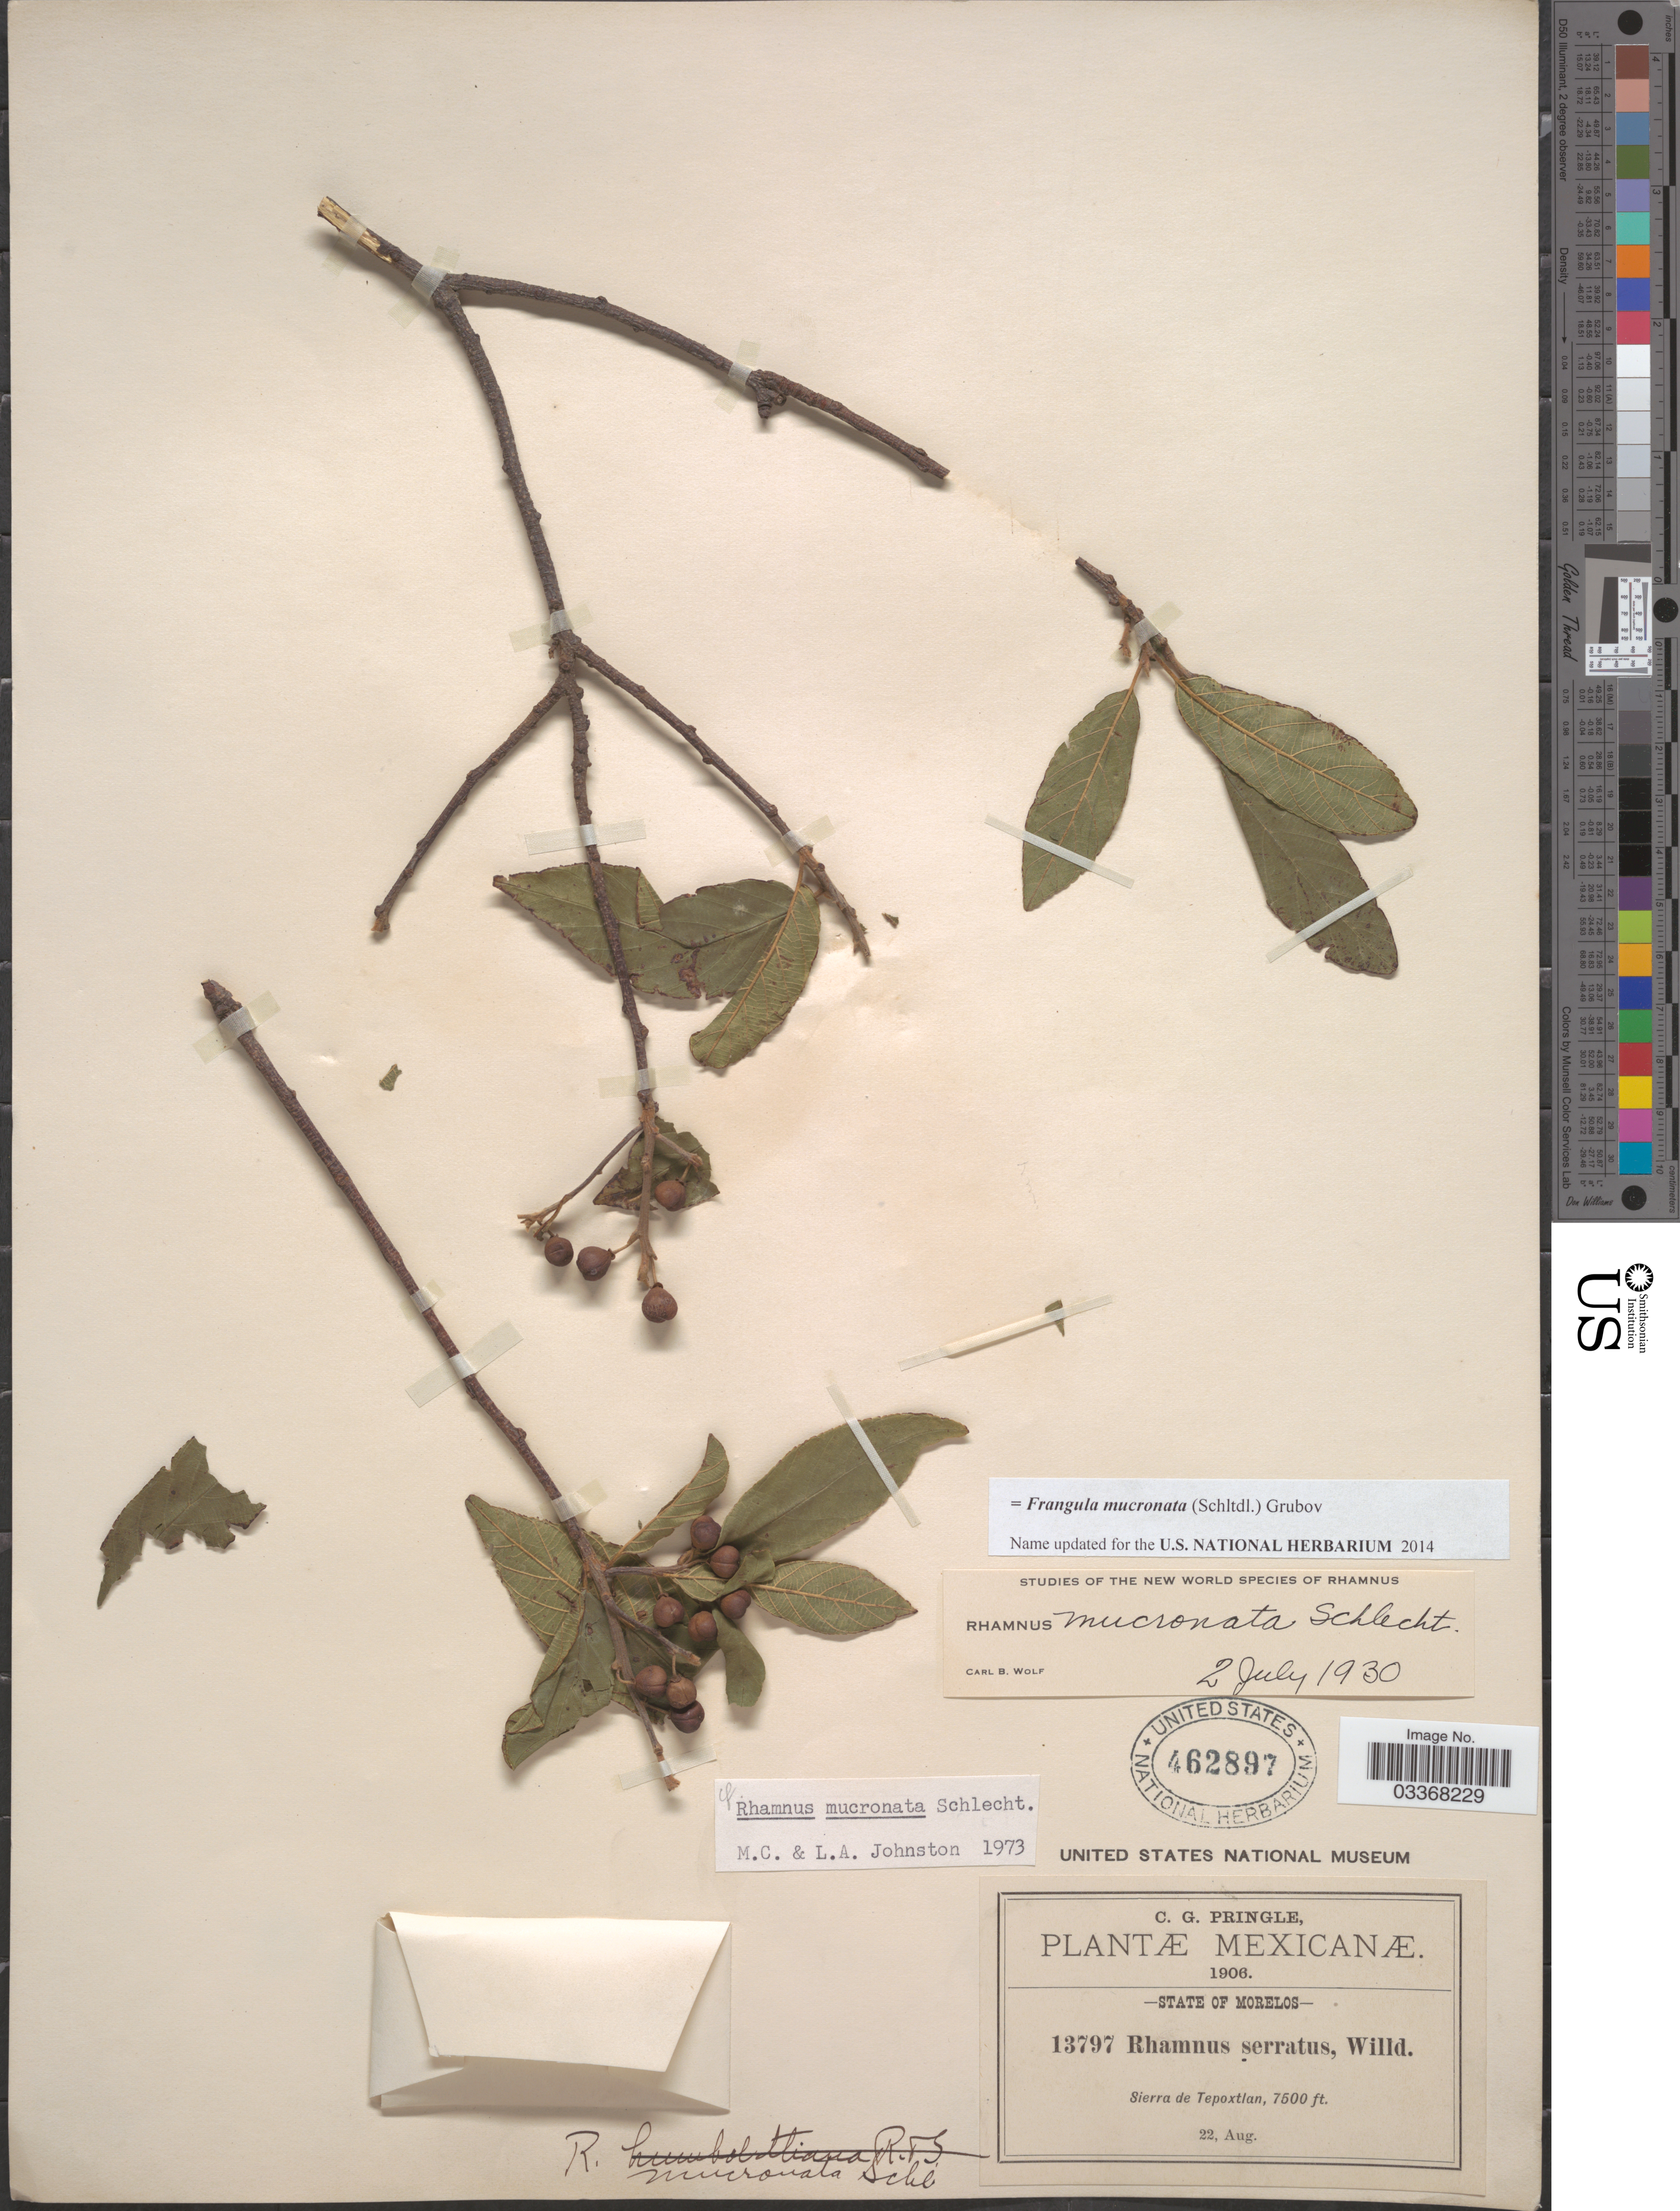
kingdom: Plantae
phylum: Tracheophyta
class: Magnoliopsida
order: Rosales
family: Rhamnaceae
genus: Frangula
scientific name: Frangula mucronata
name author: (Schltdl.) Grubov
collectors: C. G. Pringle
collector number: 13797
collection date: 1906-08-22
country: Mexico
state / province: Morelos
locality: Sierra de Tepoxtlan.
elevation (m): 2286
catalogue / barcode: US 462897